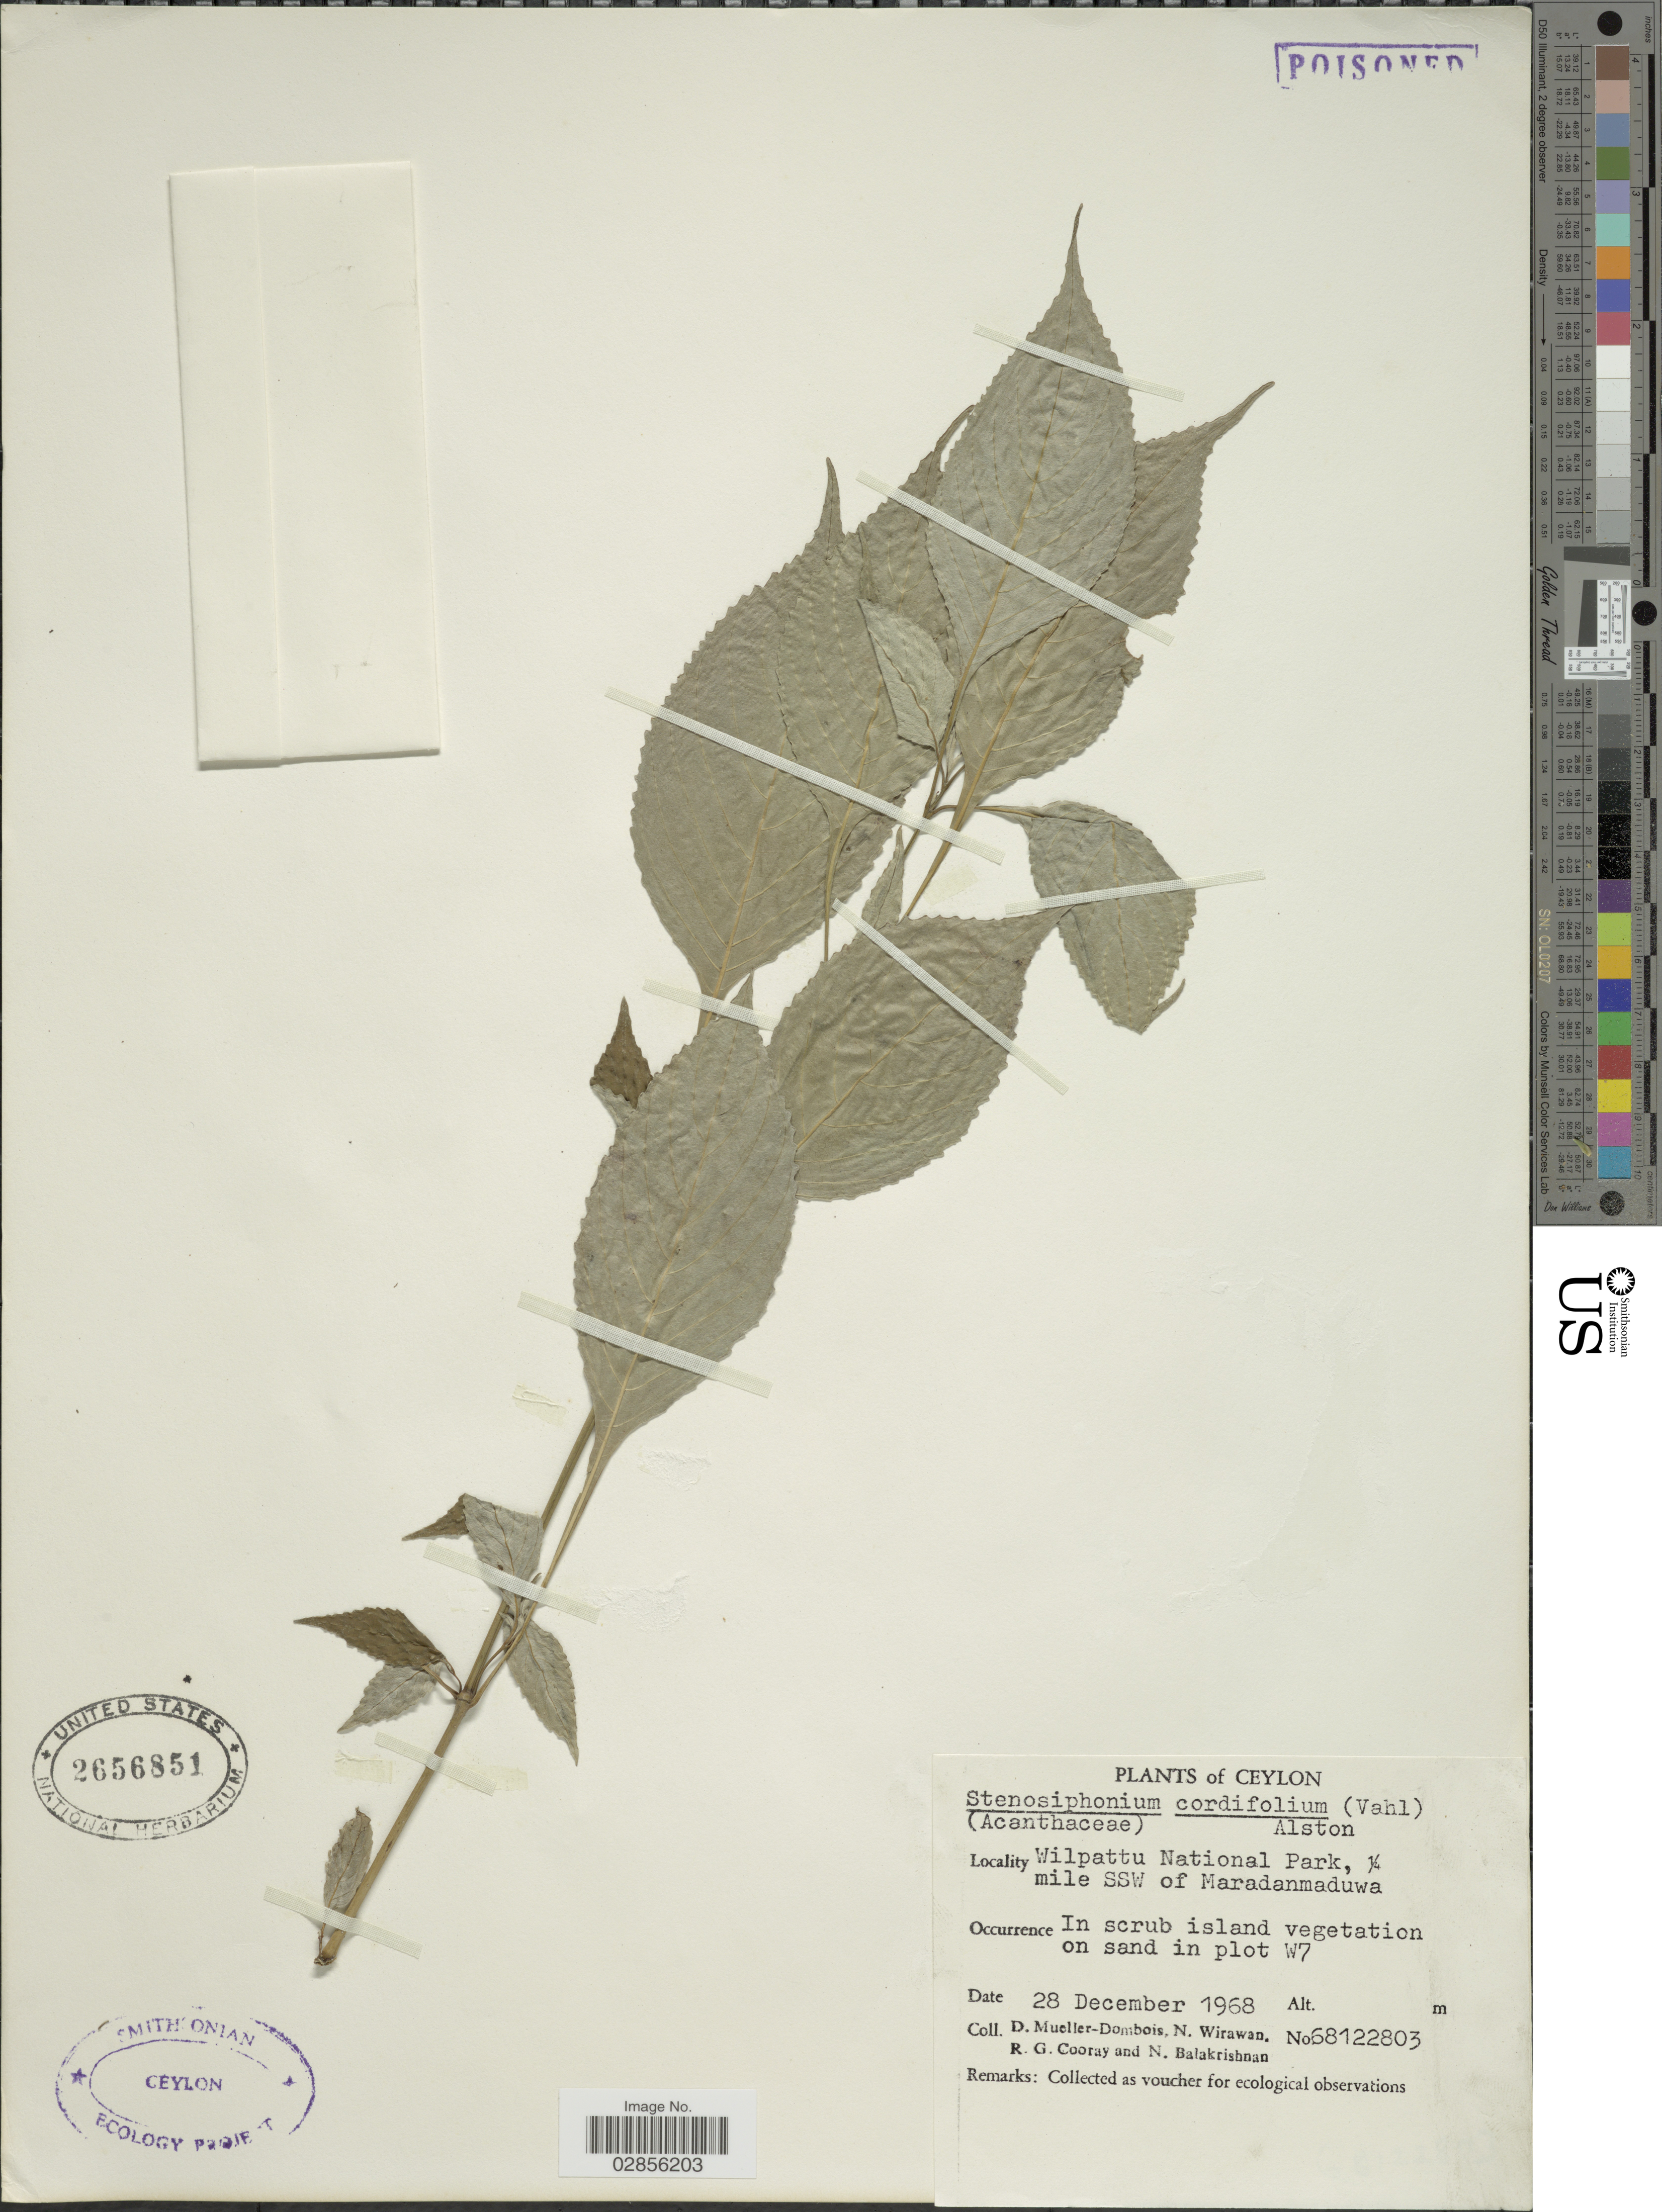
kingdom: Plantae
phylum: Tracheophyta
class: Magnoliopsida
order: Lamiales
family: Acanthaceae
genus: Stenosiphonium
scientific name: Stenosiphonium cordifolium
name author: (Vahl) Alston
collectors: D. Mueller-Dombois, N. Wirawan, R. Cooray & N. Balakrishnan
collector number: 68122803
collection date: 1968-12-28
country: Sri Lanka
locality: Ceylon. Wilpattu National Park, ¼ mile SSW of Maradanmaduwa.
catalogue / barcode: US 2656851